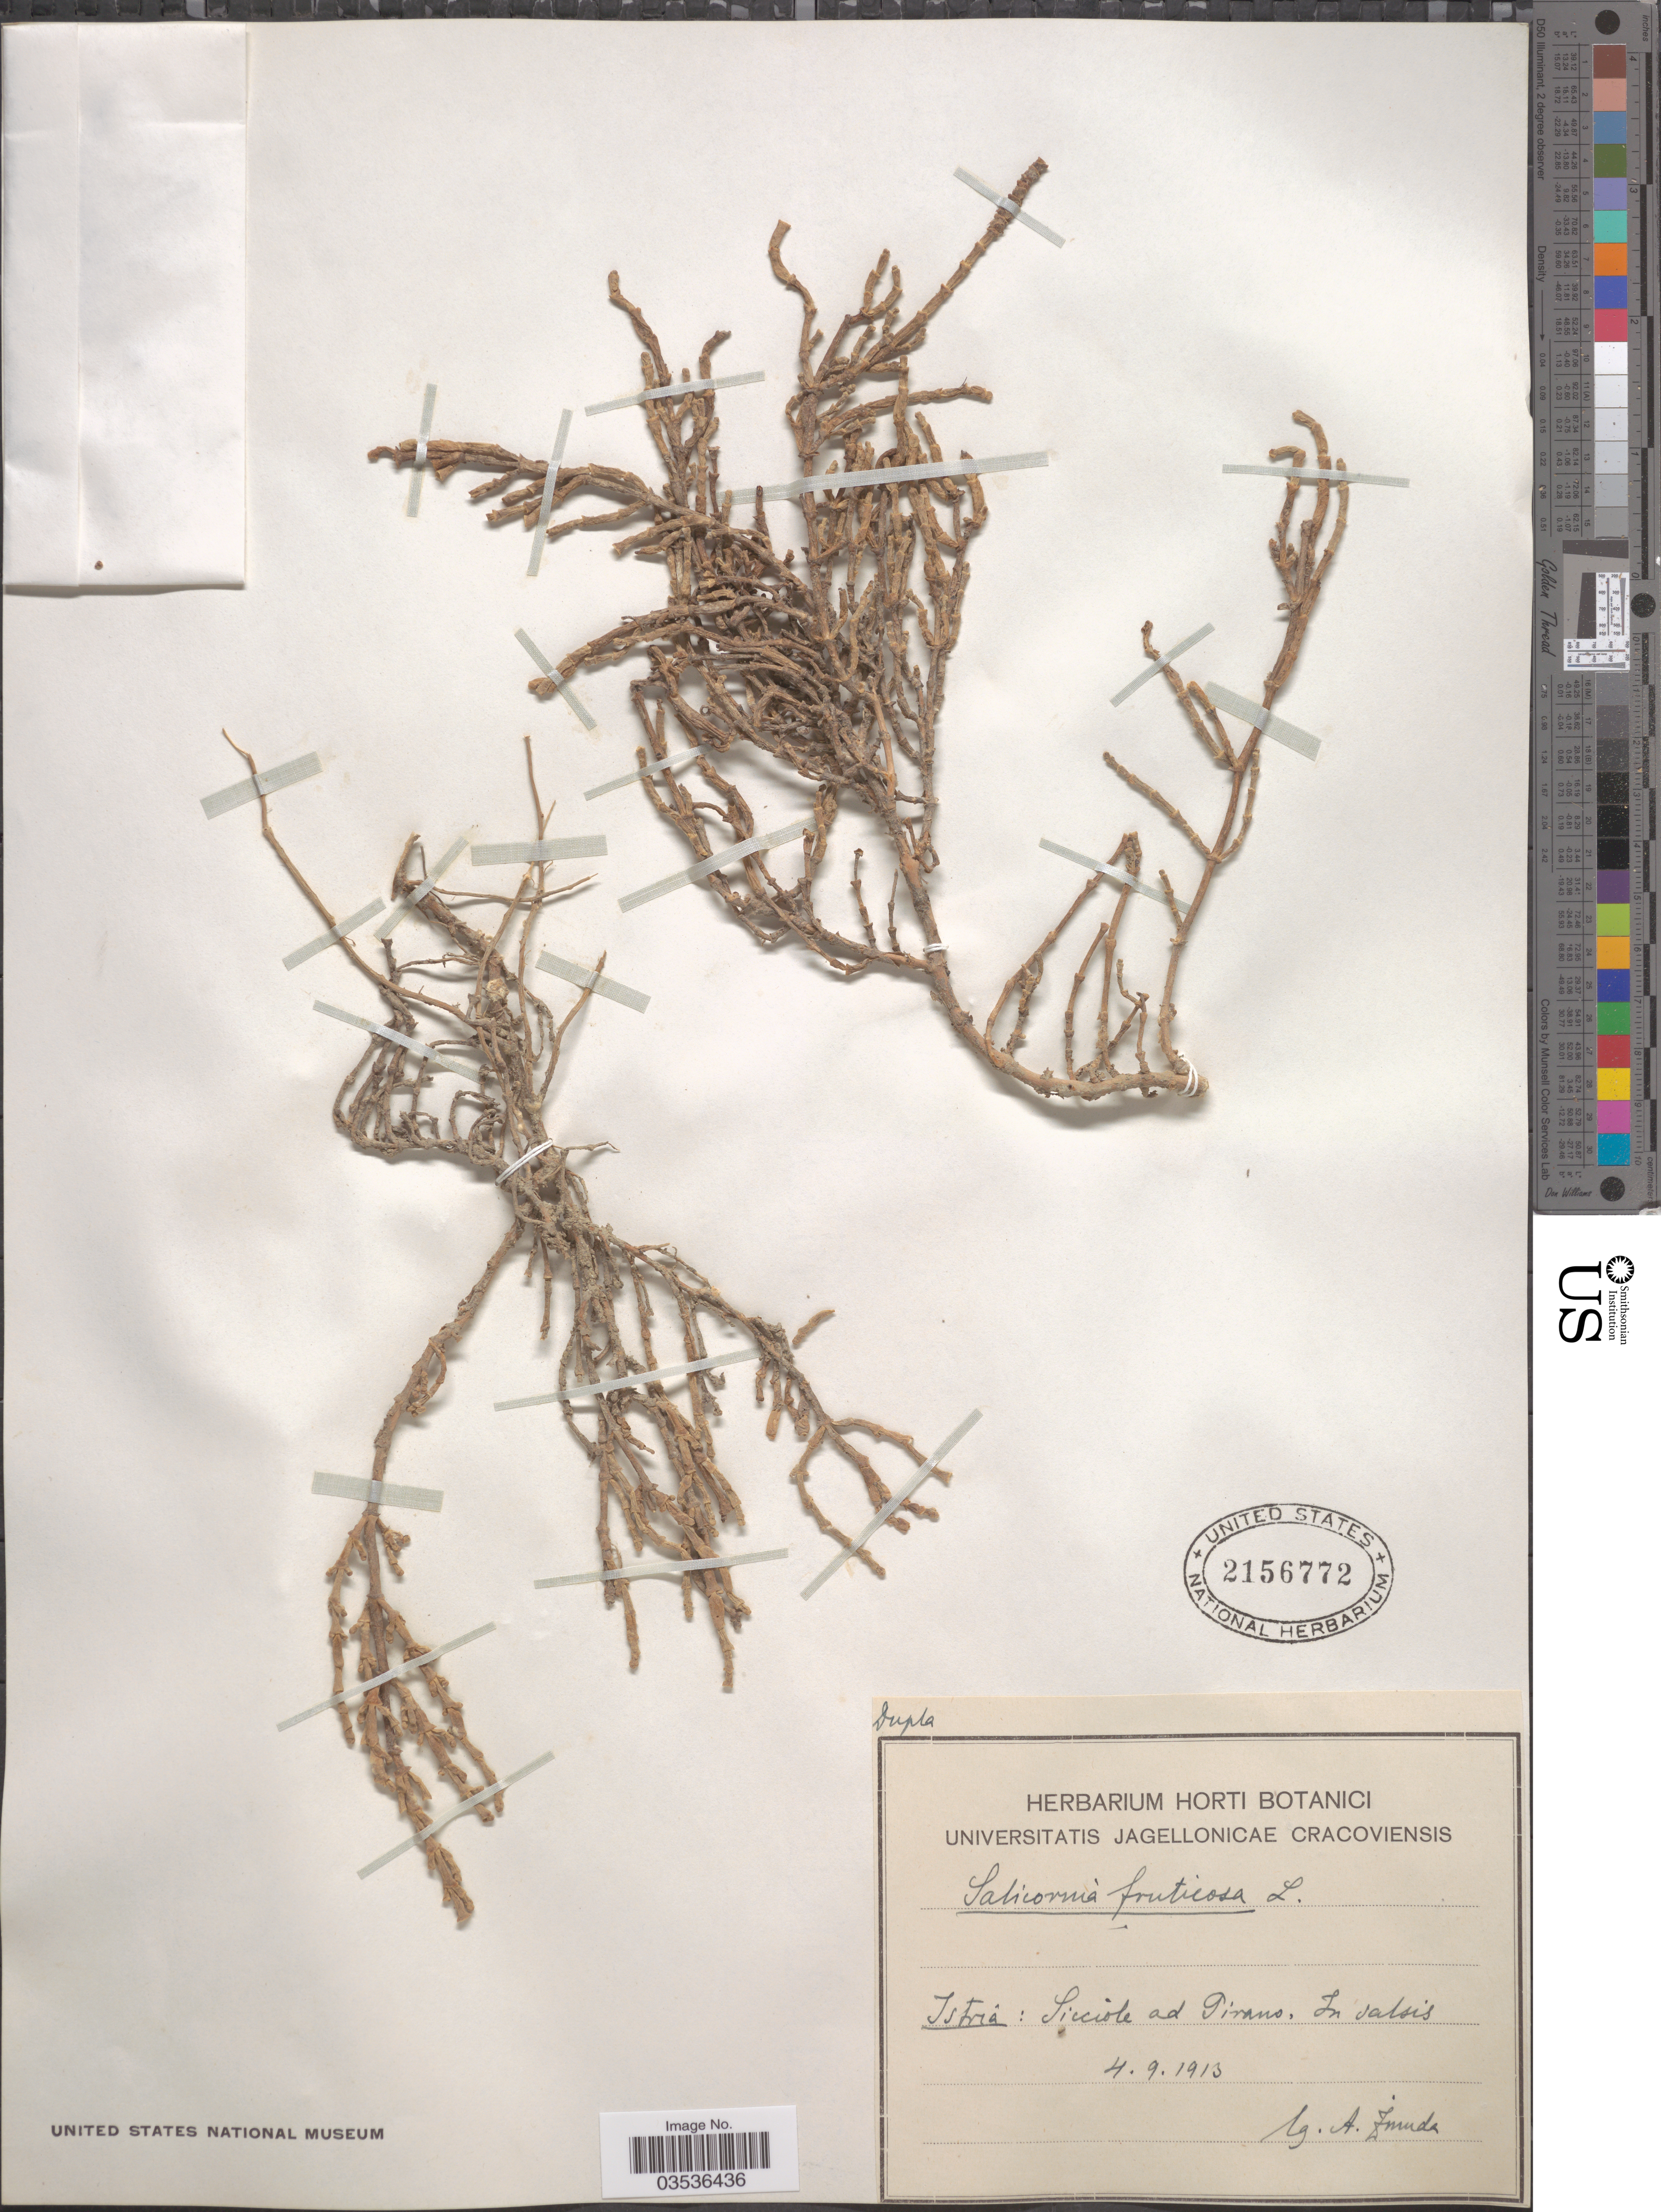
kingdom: Plantae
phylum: Tracheophyta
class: Magnoliopsida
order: Caryophyllales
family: Amaranthaceae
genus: Salicornia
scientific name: Salicornia fruticosa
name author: (L.) L.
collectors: A. Zmuda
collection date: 1913-09-04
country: Slovenia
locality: Sicciole ad Pirano. In salsis.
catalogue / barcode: US 2156772